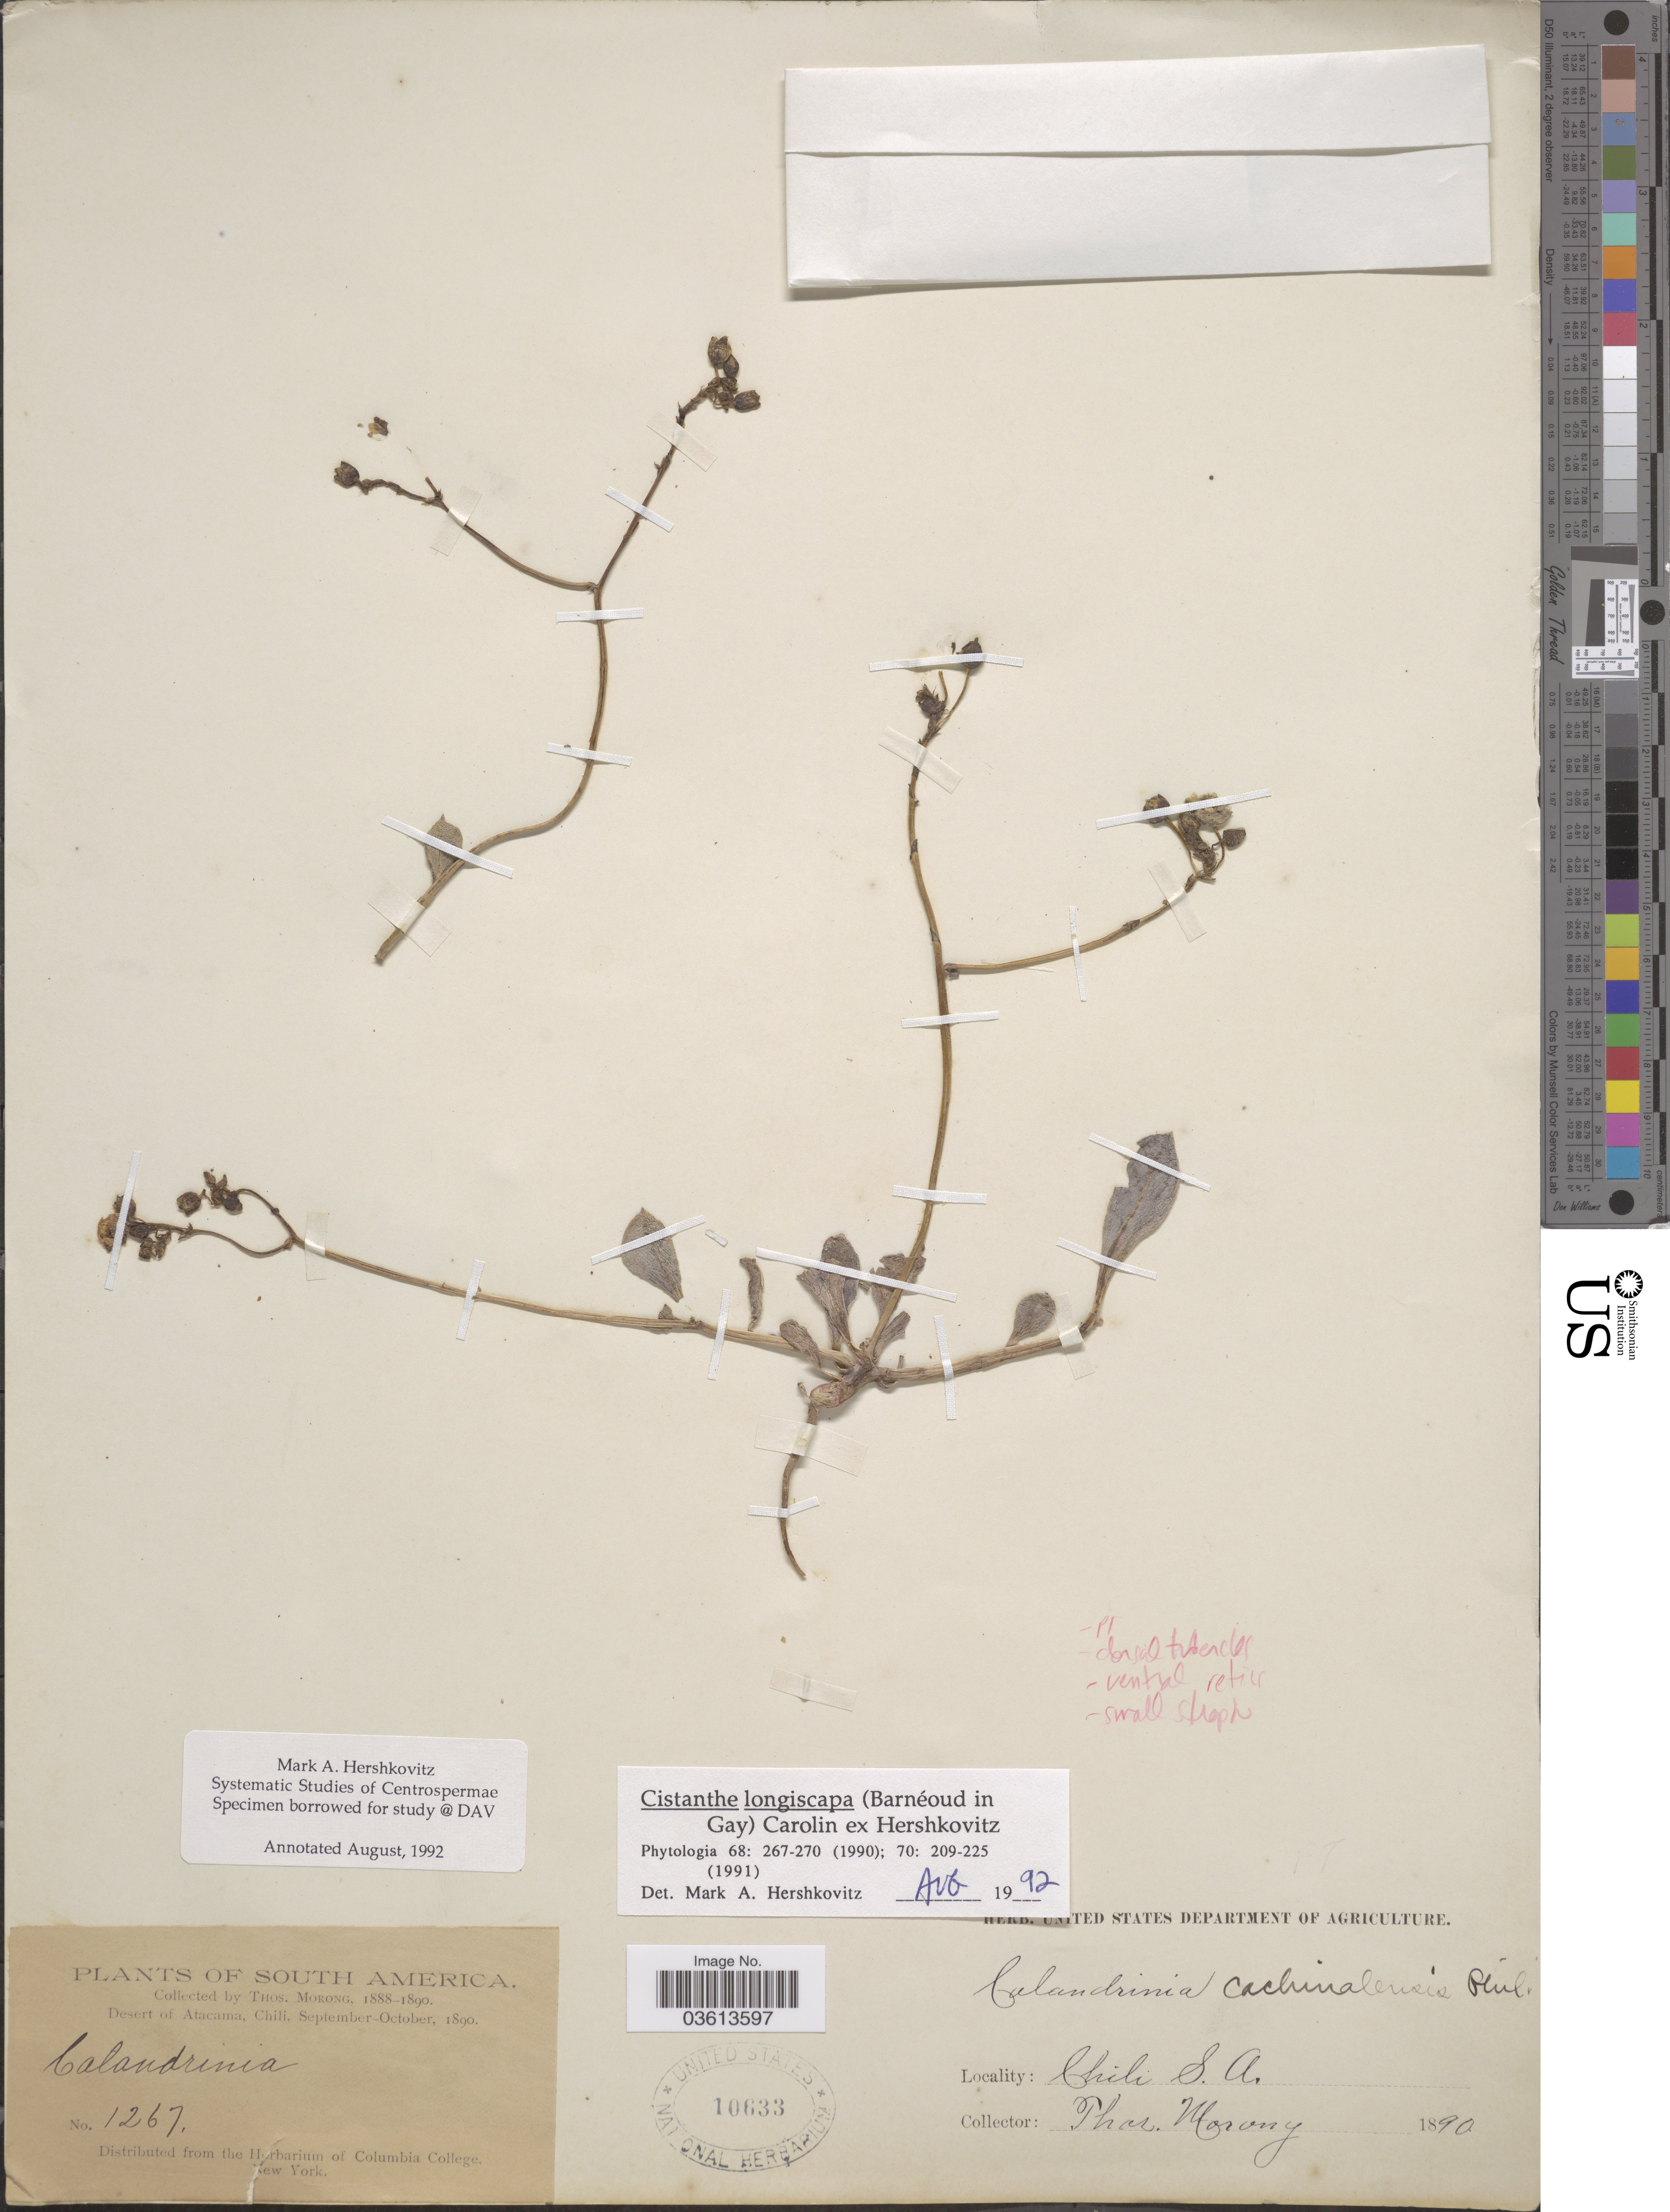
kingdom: Plantae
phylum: Tracheophyta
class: Magnoliopsida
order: Caryophyllales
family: Montiaceae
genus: Cistanthe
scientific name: Cistanthe longiscapa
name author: (Barnéoud) Carolin ex Hershk.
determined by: Hershkovitz, M. A.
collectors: ex herb. T. Morong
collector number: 1267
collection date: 1890-09/1890-10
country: Chile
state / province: Atacama (III)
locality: Desert of Atacama.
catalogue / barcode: US 10633